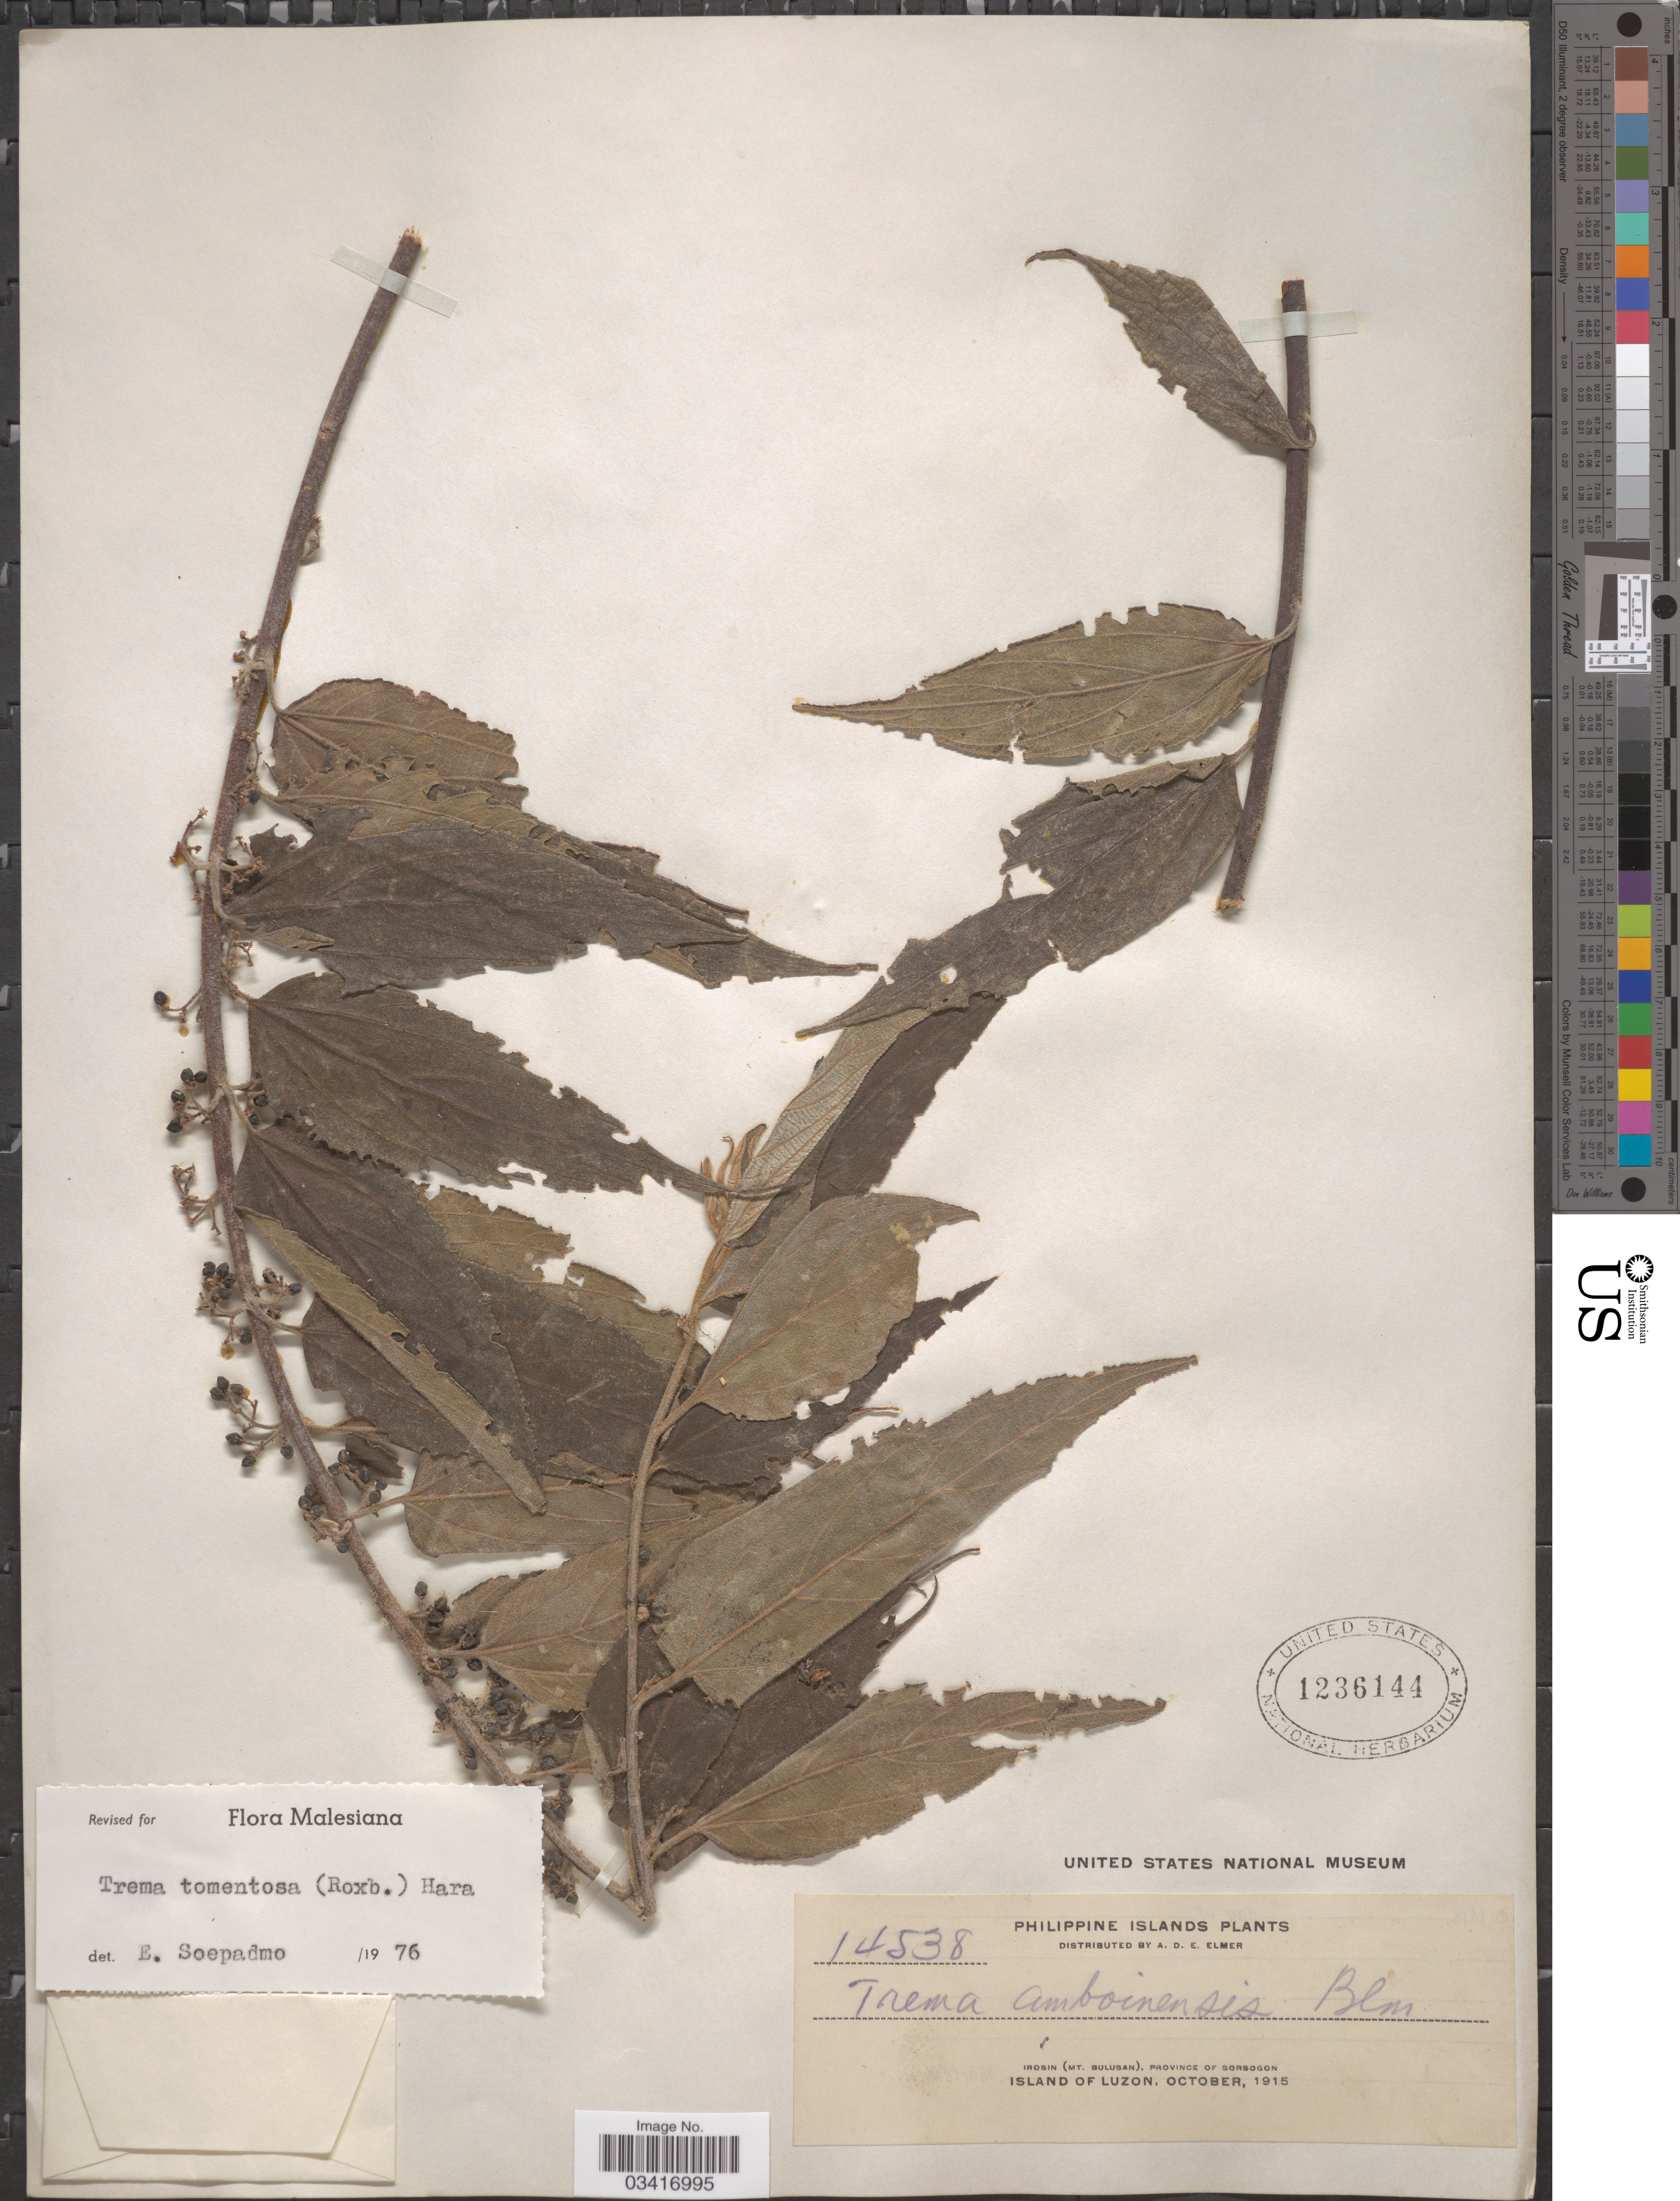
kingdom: Plantae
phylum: Tracheophyta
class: Magnoliopsida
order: Rosales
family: Cannabaceae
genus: Trema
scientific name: Trema tomentosum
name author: (Roxb.) Y. Hara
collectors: A. D. E. Elmer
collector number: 14538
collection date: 1915-10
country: Philippines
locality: Irosin (Mt. Bulusan), Province of Sorsogon. Island of Luzon.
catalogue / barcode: US 1236144